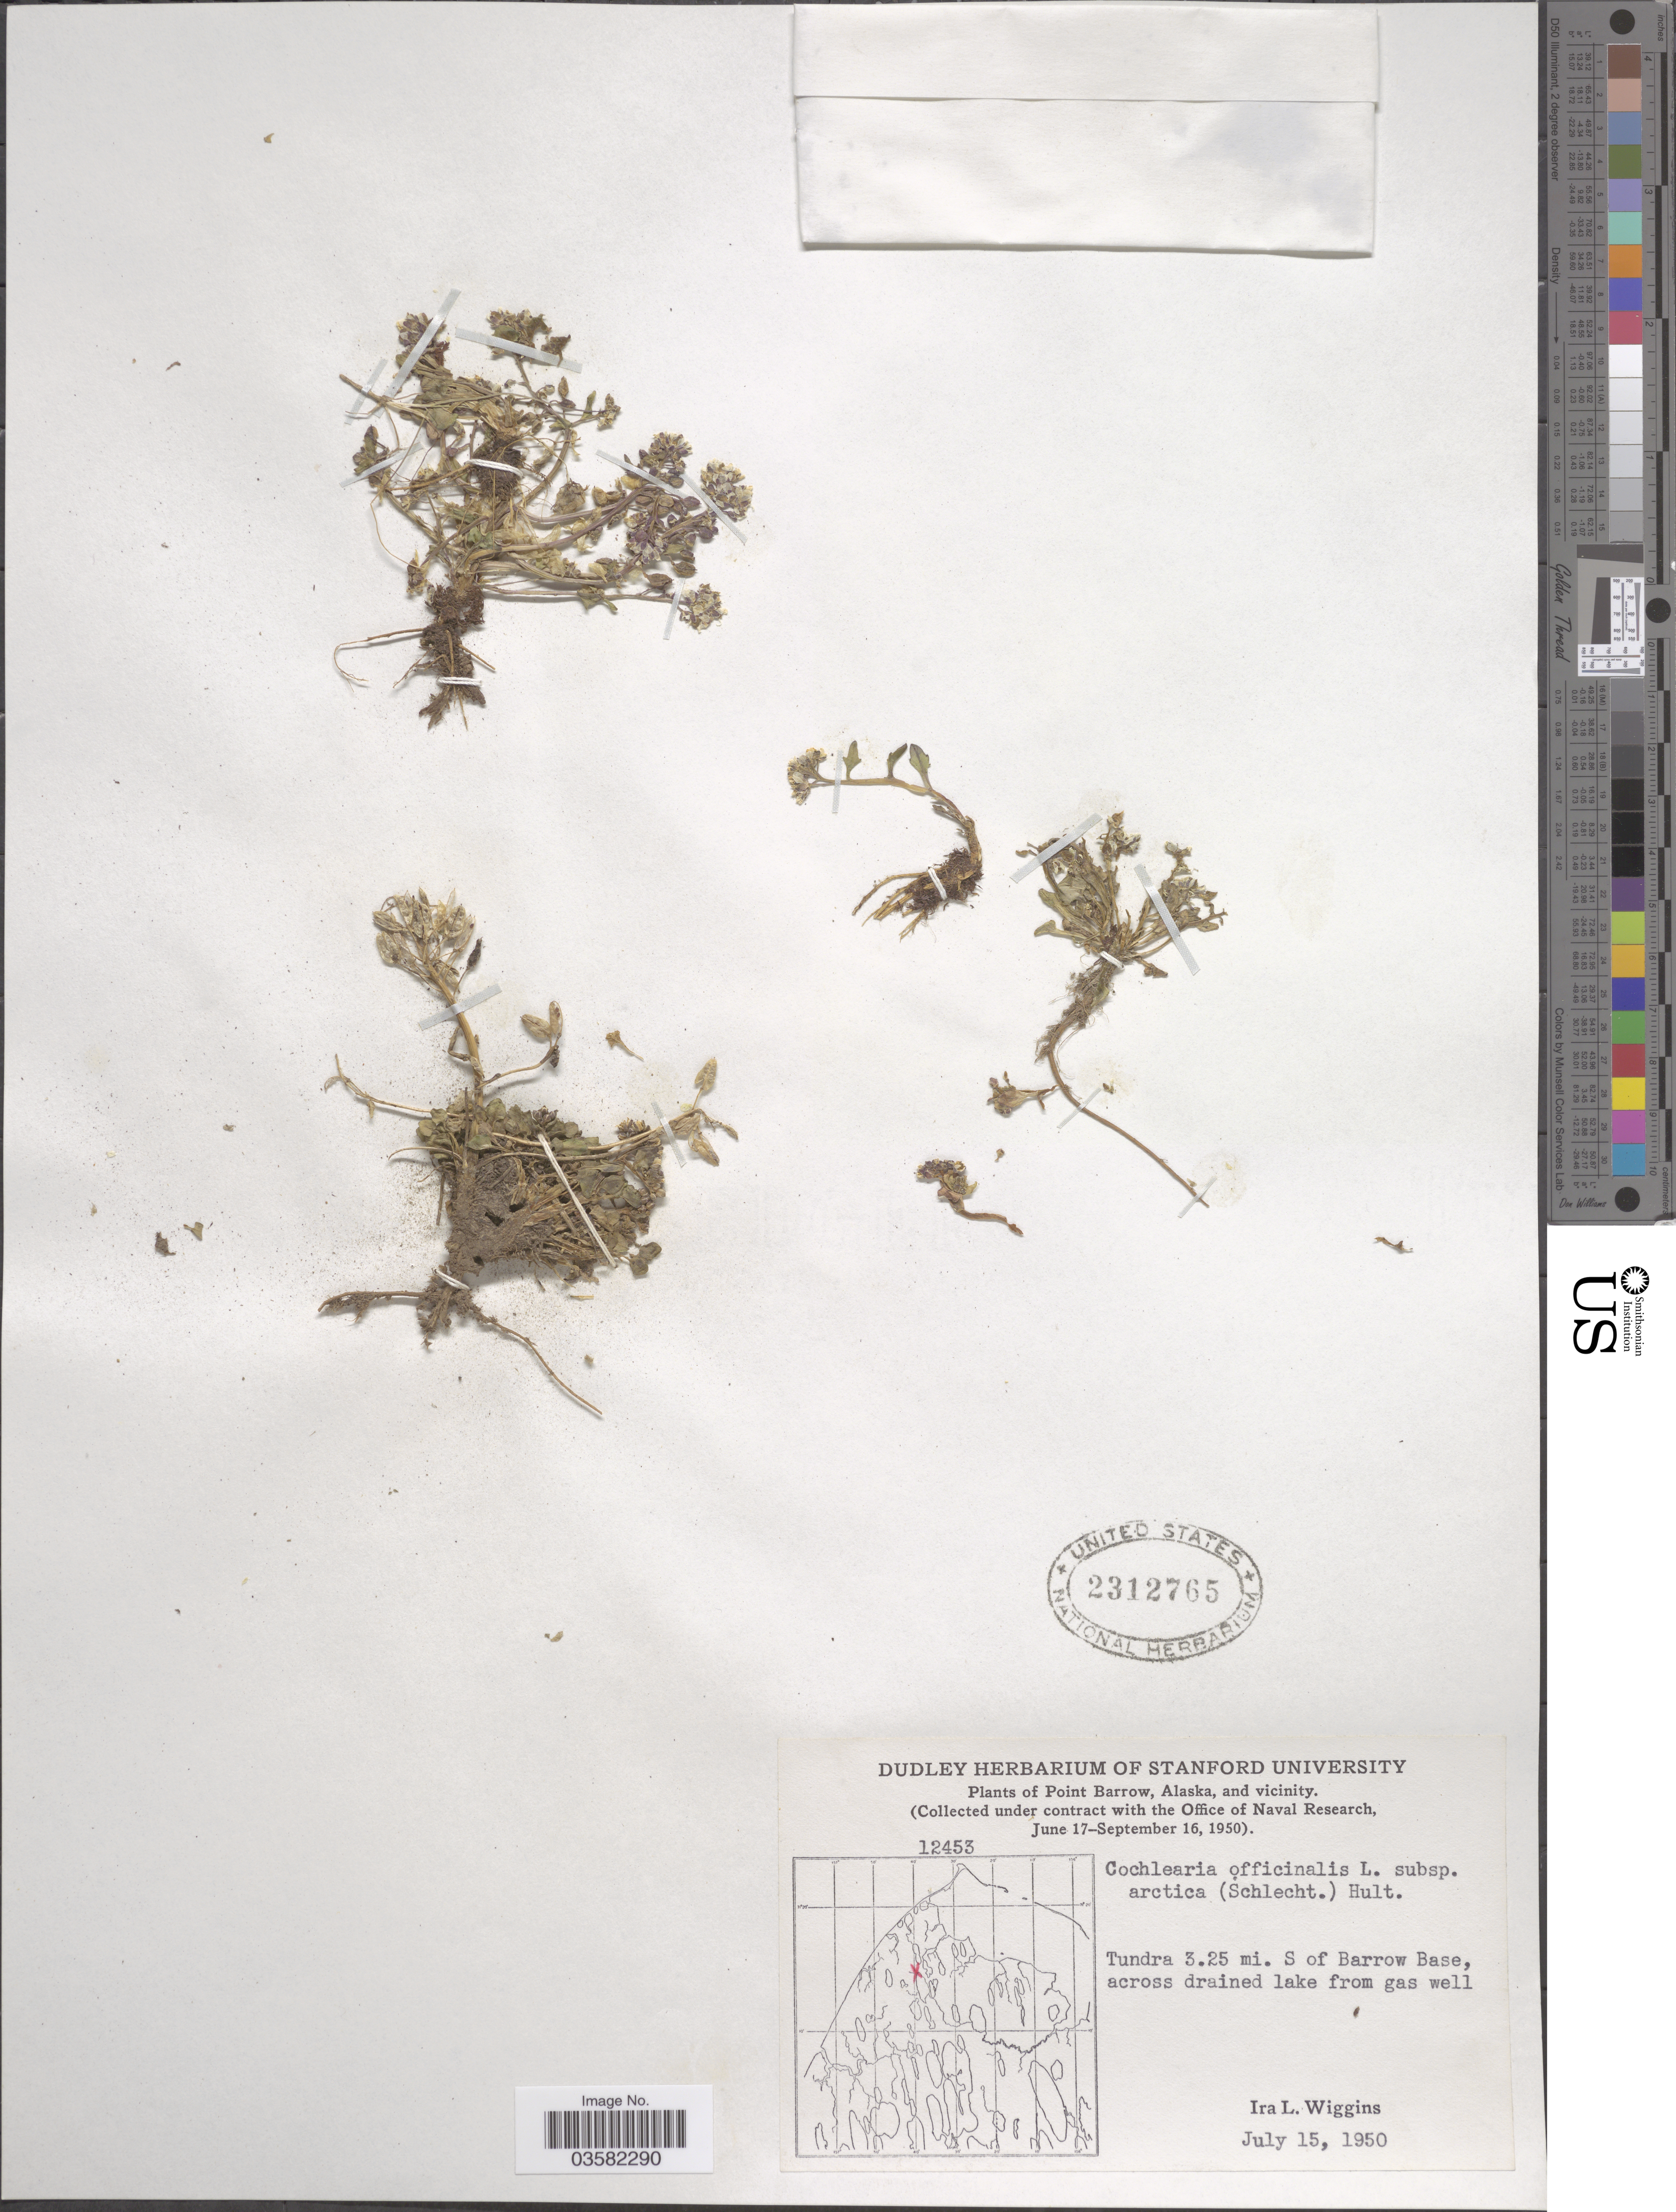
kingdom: Plantae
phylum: Tracheophyta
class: Magnoliopsida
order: Brassicales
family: Brassicaceae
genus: Cochlearia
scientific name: Cochlearia officinalis subsp. arctica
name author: (Schltdl. ex DC.) Hultén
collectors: I. L. Wiggins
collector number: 12453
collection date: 1950-07-15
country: United States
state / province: Alaska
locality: Point Barrow, Alaska, and vicinity. Tundra 3.25 mi. S of Barrow Base.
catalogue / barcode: US 2312765